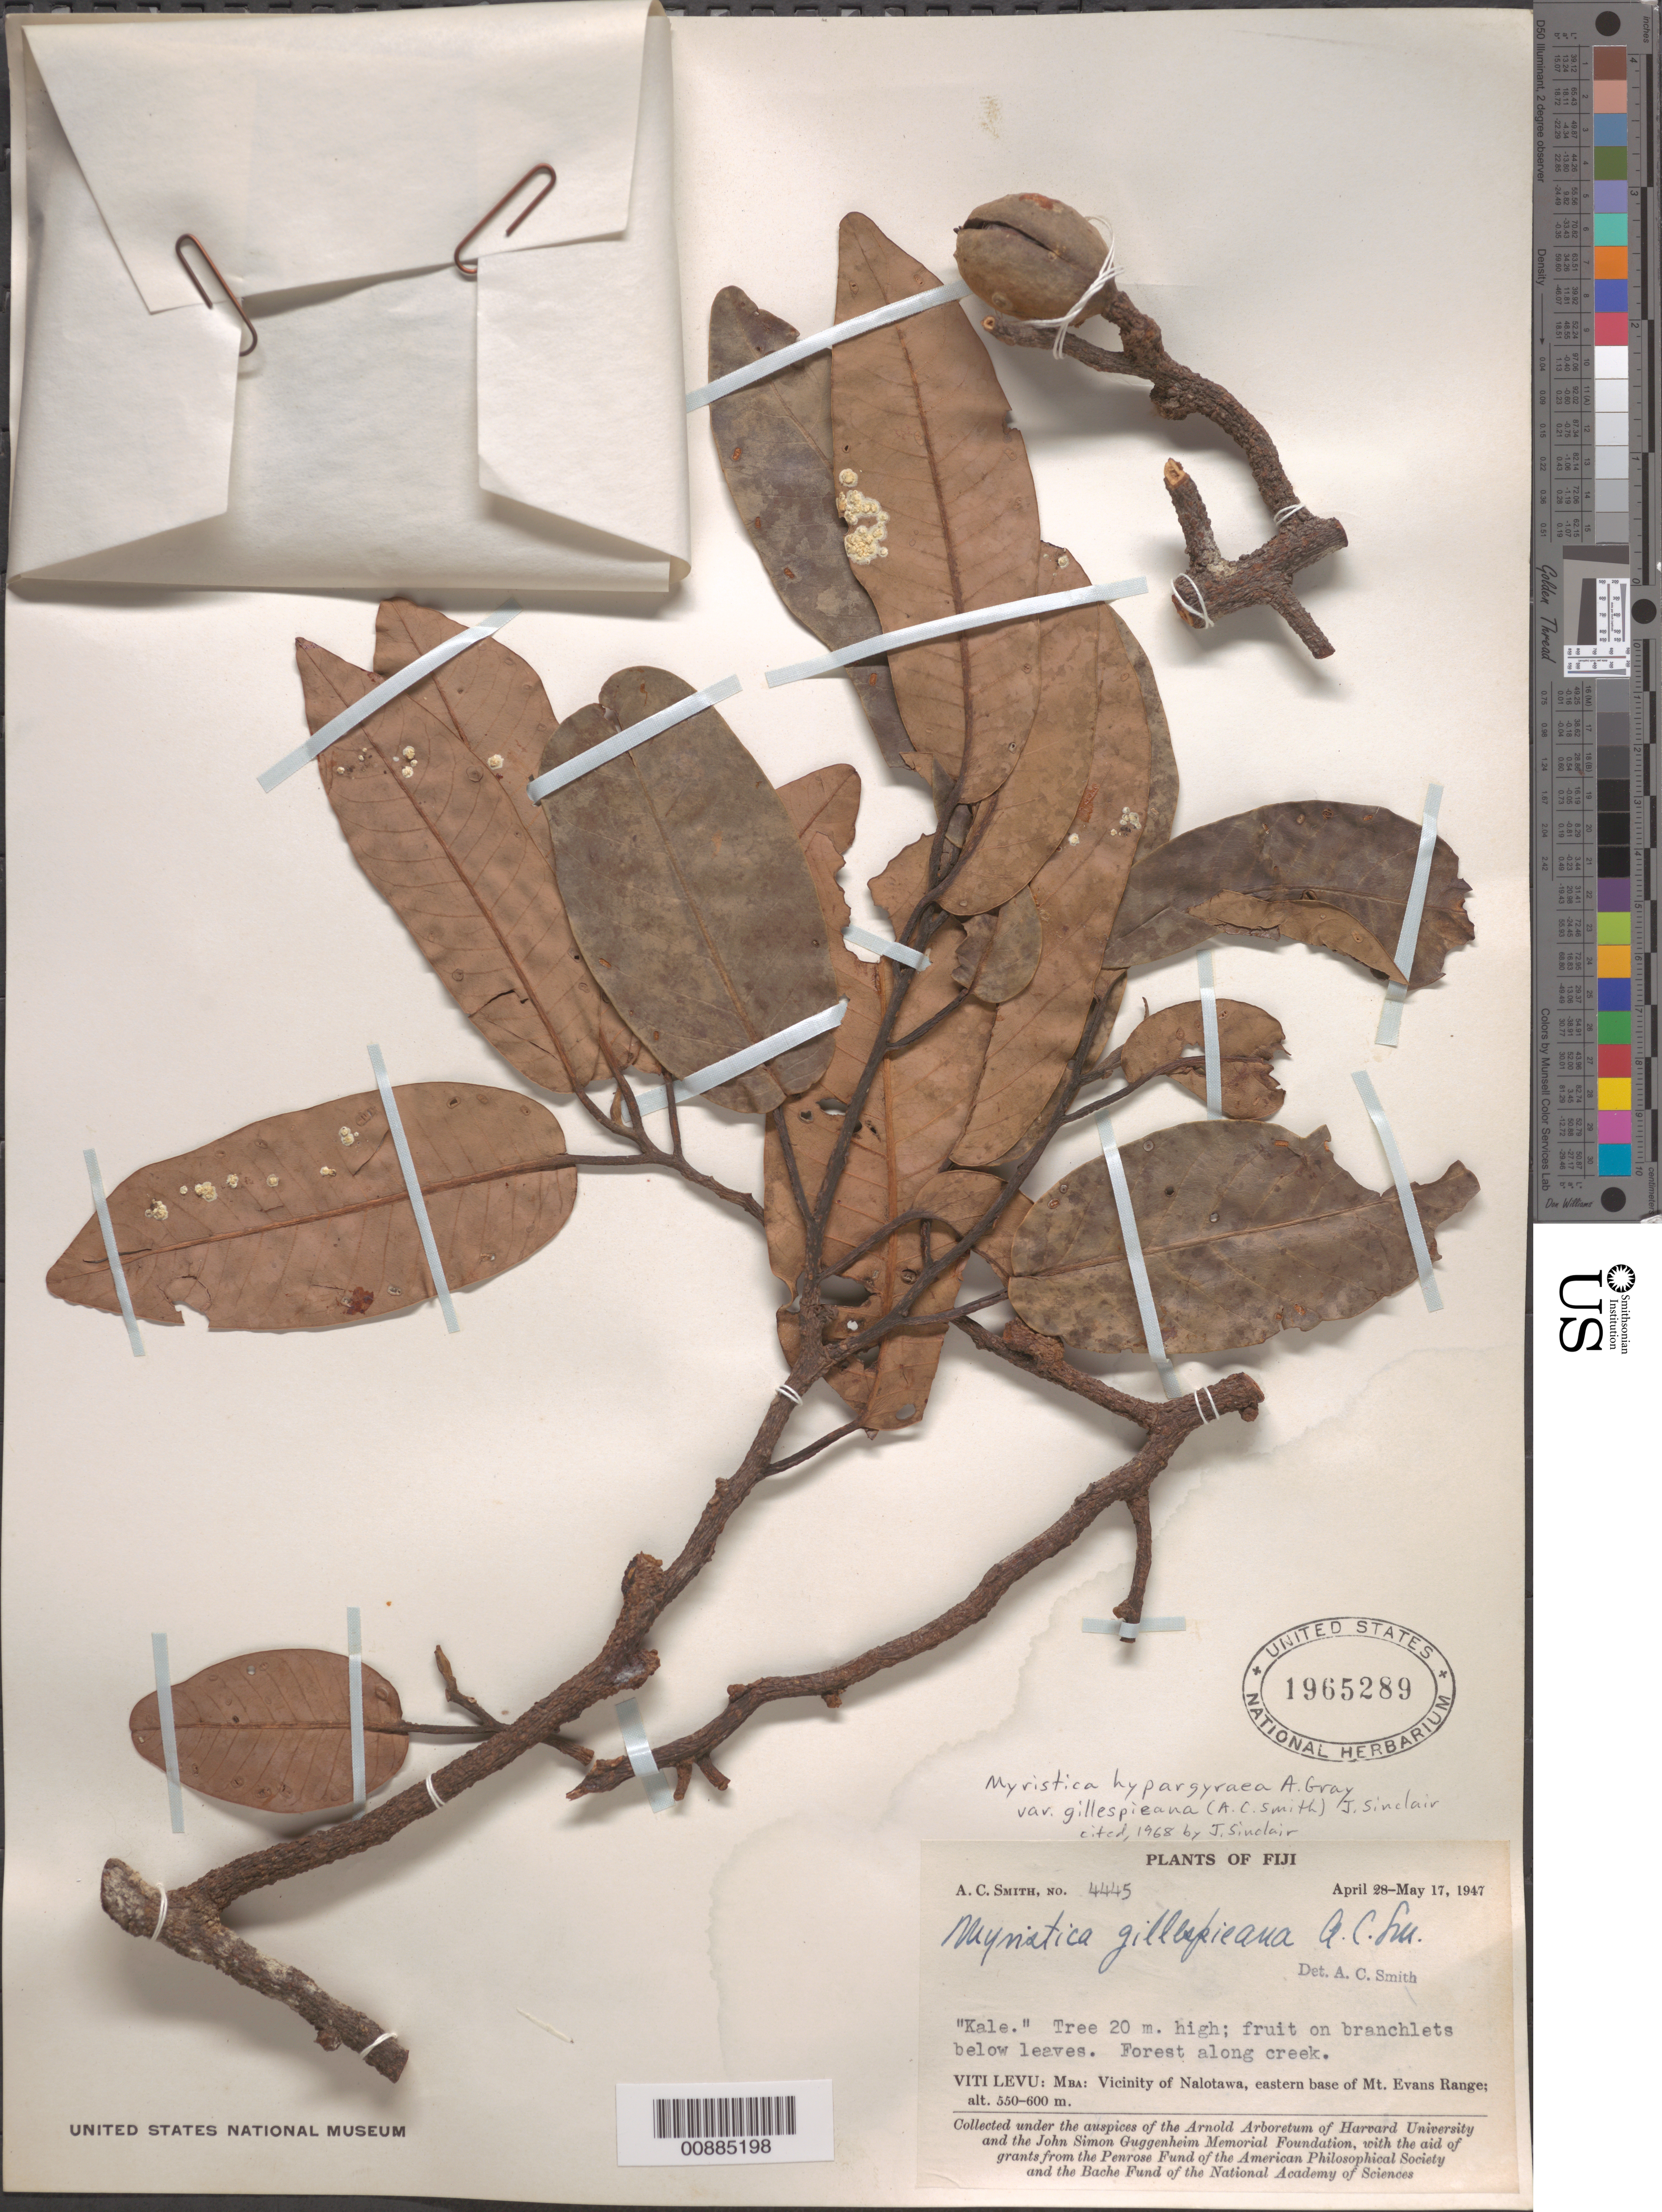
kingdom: Plantae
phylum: Tracheophyta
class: Magnoliopsida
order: Magnoliales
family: Myristicaceae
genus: Myristica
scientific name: Myristica gillespieana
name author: A.C. Sm.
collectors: C. A. Smith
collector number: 4445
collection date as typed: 17 May 1947 to 28 May 1947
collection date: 1947-05-17/1947-05-28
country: Fiji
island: Viti Levu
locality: Eastern base of Mt. Evans Range, Vicinity of Nalotawa, Mba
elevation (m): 550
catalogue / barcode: US 1965289